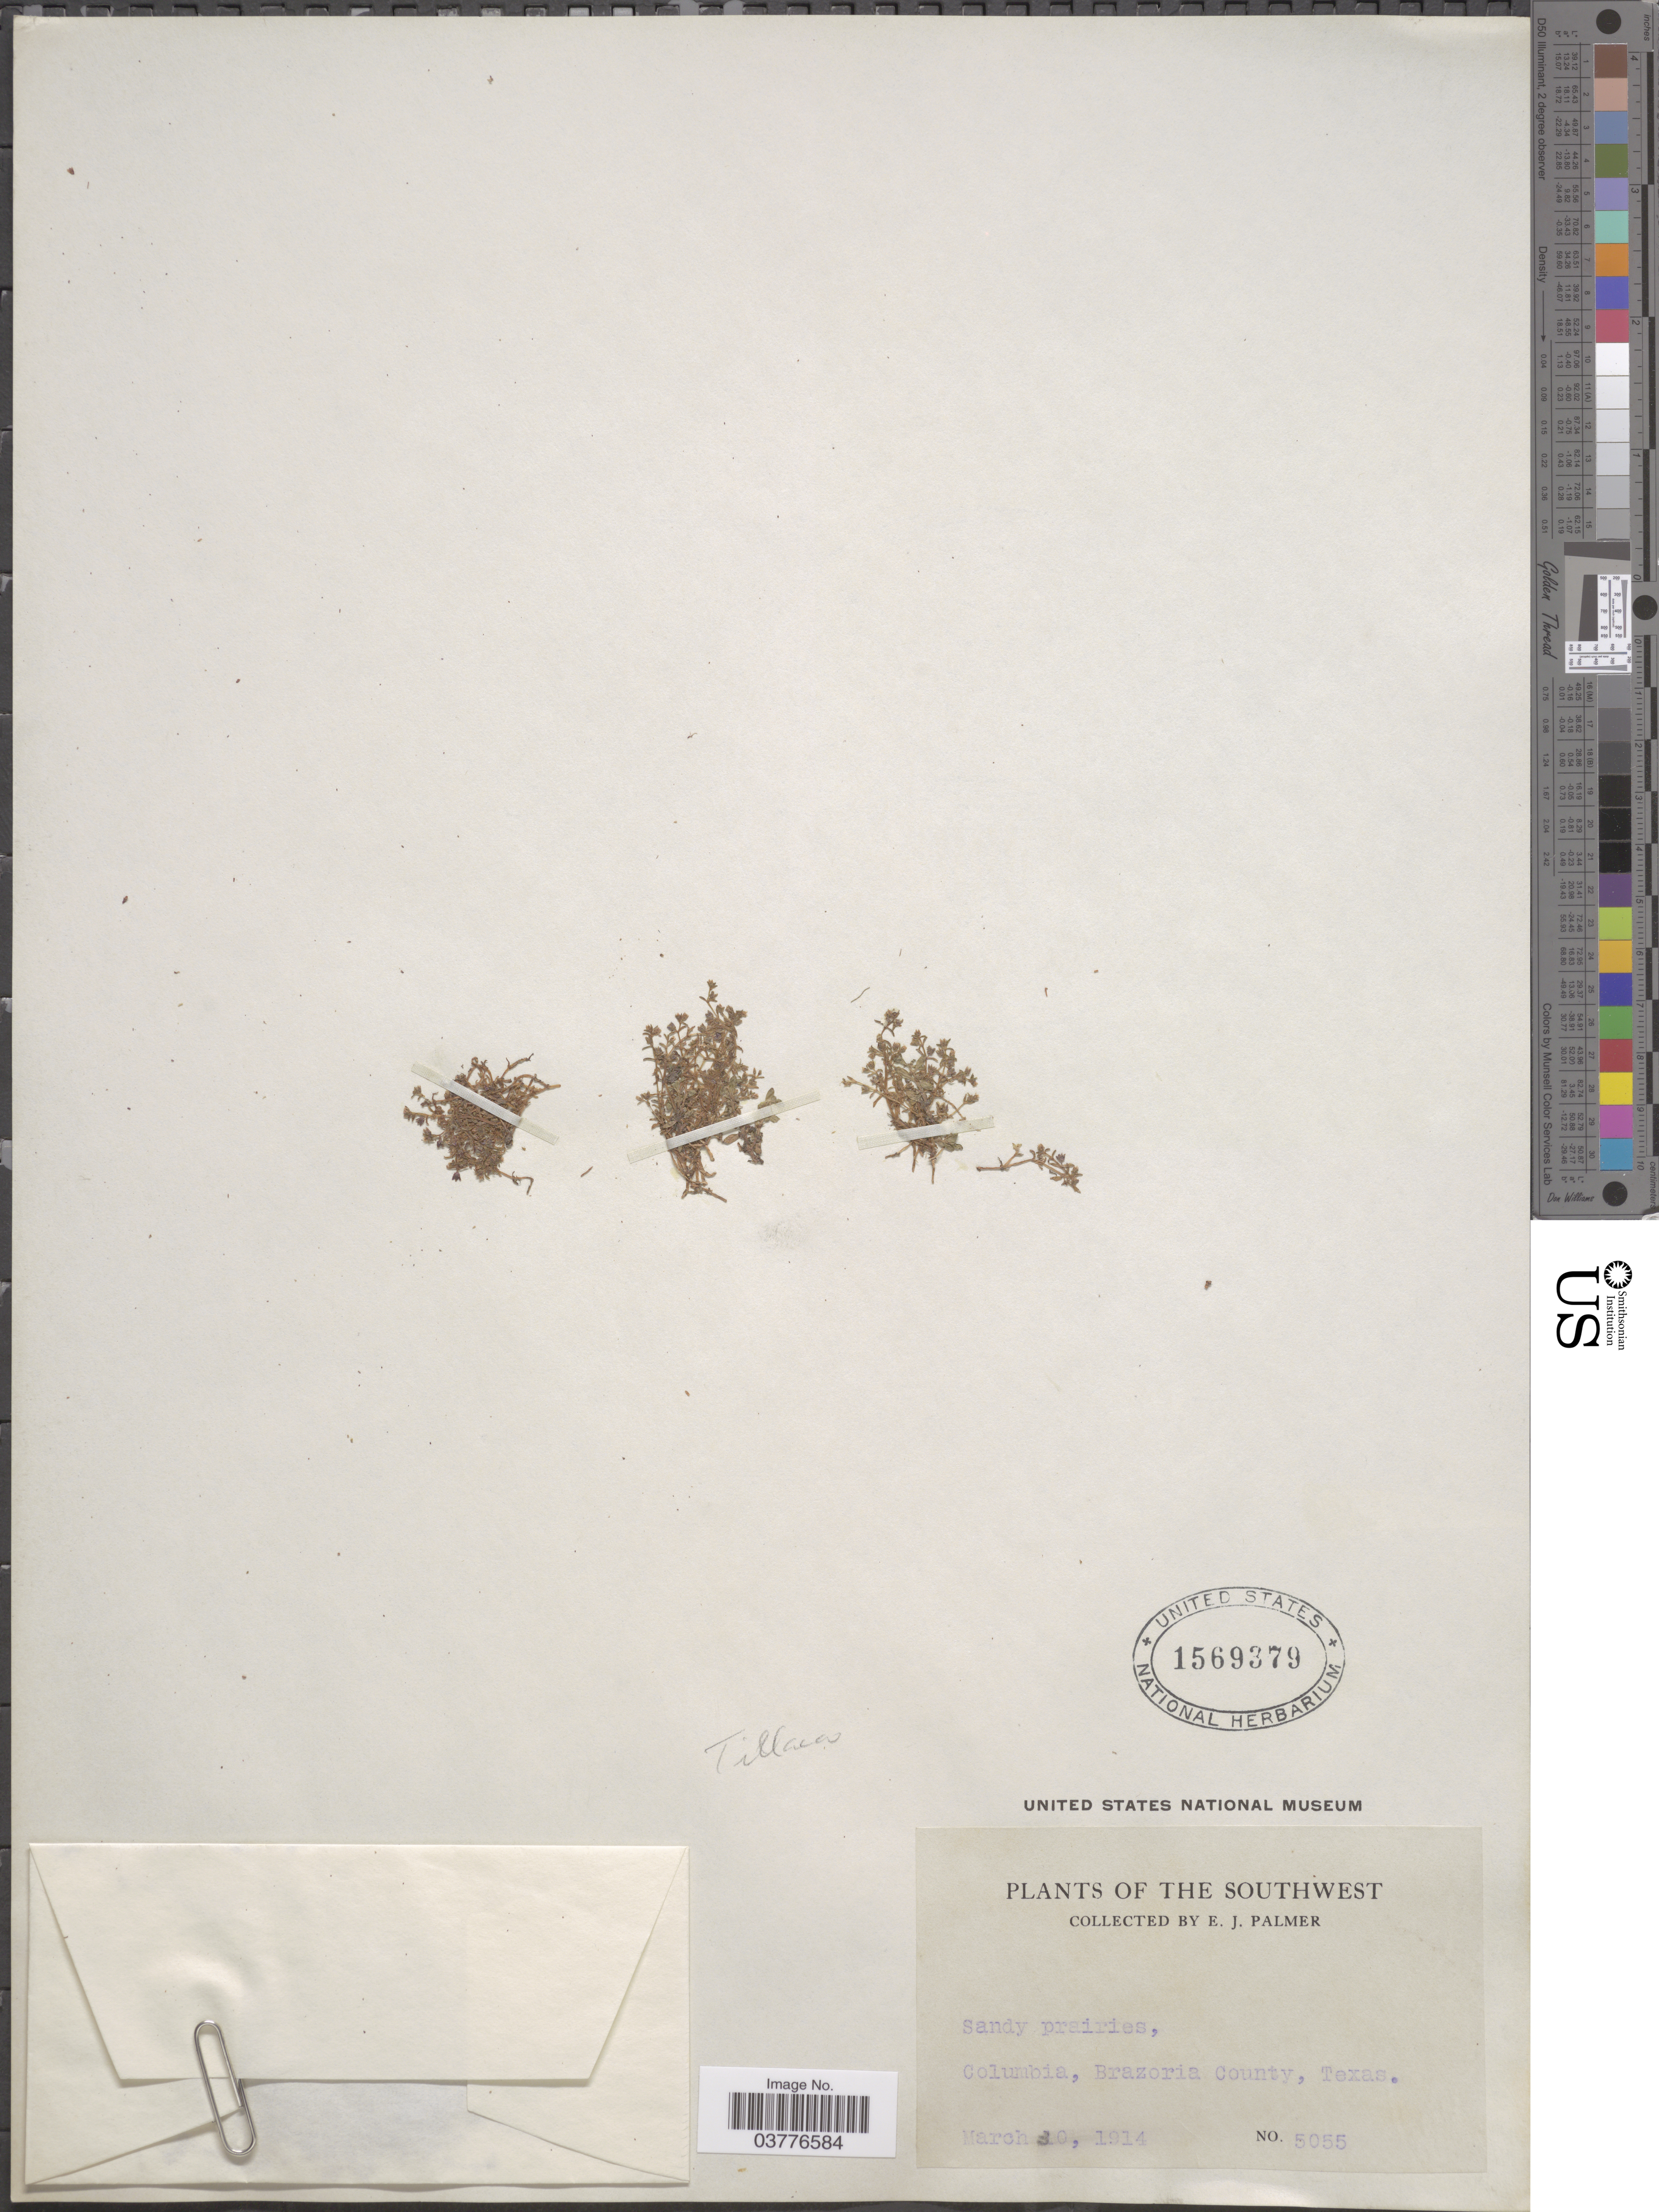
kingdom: Plantae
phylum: Tracheophyta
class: Magnoliopsida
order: Saxifragales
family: Crassulaceae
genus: Crassula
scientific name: Crassula sp.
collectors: E. J. Palmer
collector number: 5055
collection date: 1914-03-10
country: United States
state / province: Texas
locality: The Southwest. Columbia, Brazoria County.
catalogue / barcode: US 1569379